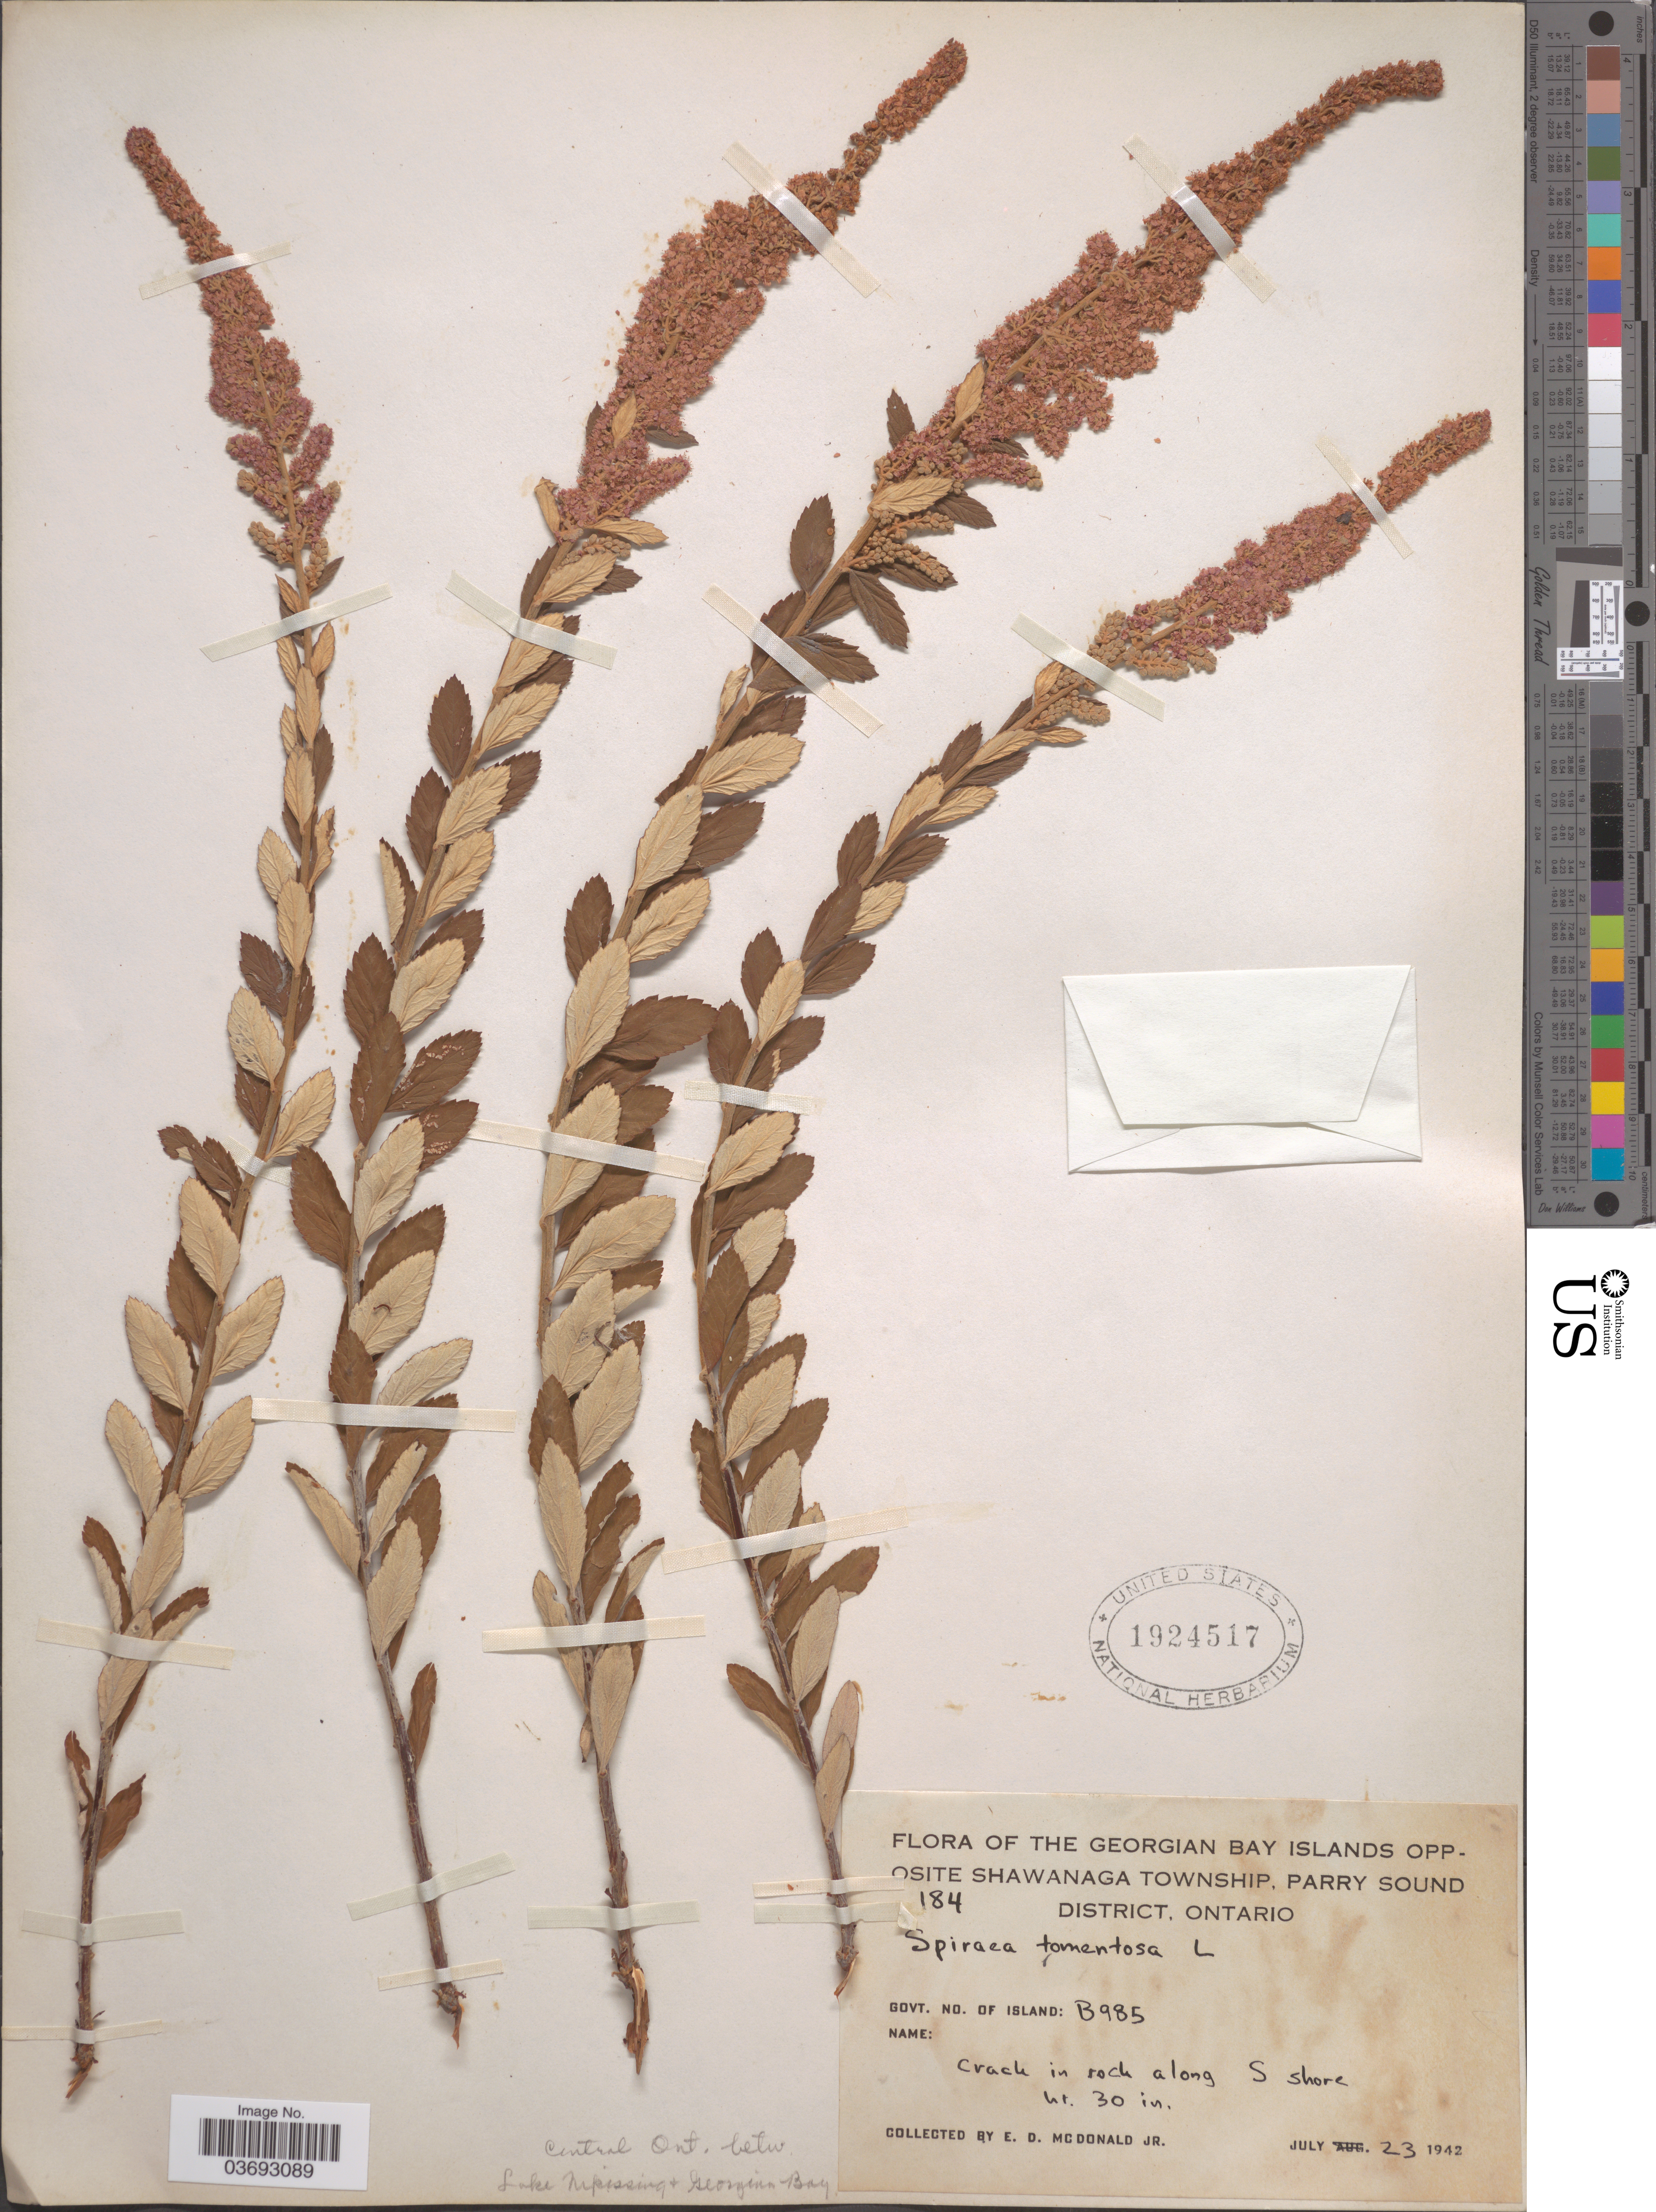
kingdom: Plantae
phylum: Tracheophyta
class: Magnoliopsida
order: Rosales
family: Rosaceae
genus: Spiraea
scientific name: Spiraea tomentosa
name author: L.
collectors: E. D. McDonald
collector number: B985?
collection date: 1942-07-23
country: Canada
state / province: Ontario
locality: The Georgian Bay Islands Opposite Shawanaga Township, Parry Sound District. Crack in rock along S shore. Central Ont. betw Lake Nipissing + Georgian Bay.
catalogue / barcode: US 1924517